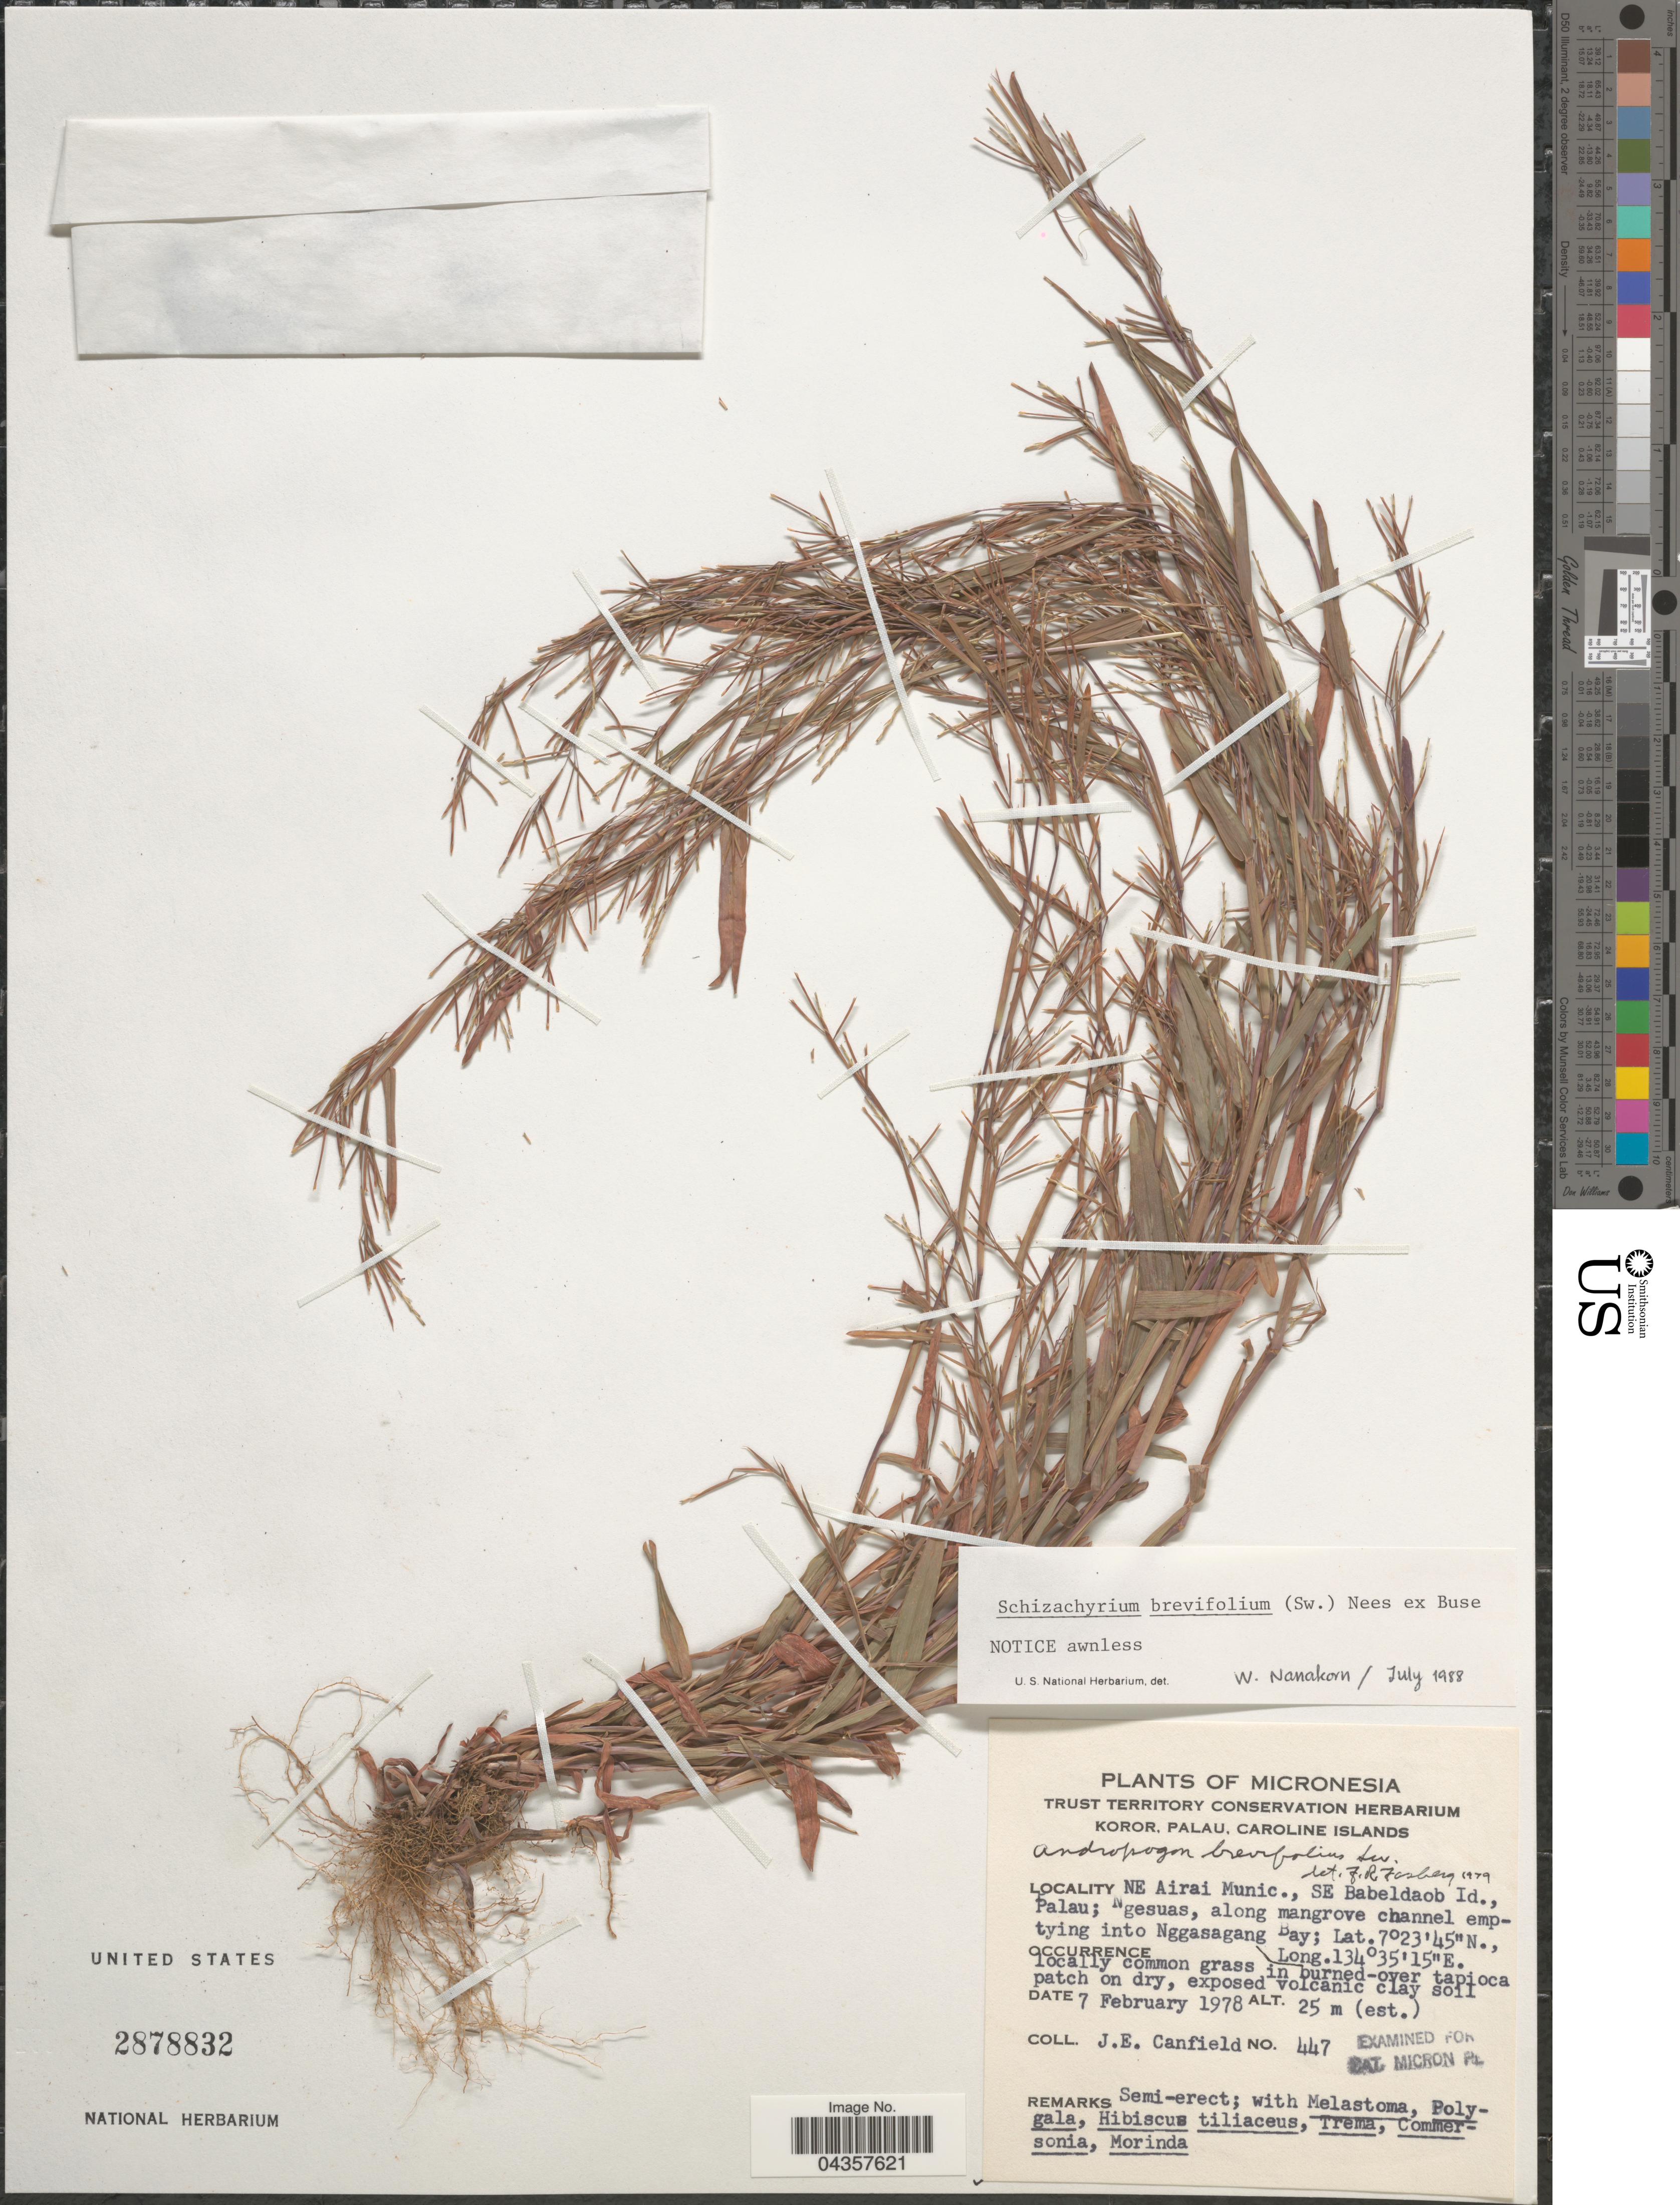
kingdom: Plantae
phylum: Tracheophyta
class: Liliopsida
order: Poales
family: Poaceae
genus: Schizachyrium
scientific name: Schizachyrium brevifolium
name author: (Sw.) Nees ex Büse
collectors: J. E. Canfield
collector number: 447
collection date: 1978-02-07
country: Micronesia, Federated States of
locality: NE Airai Munic., SE Babeldaob Id., Palau; Ngesuas, along mangrove channel emptying into Nggasagang Bay.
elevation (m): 25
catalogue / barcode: US 2878832